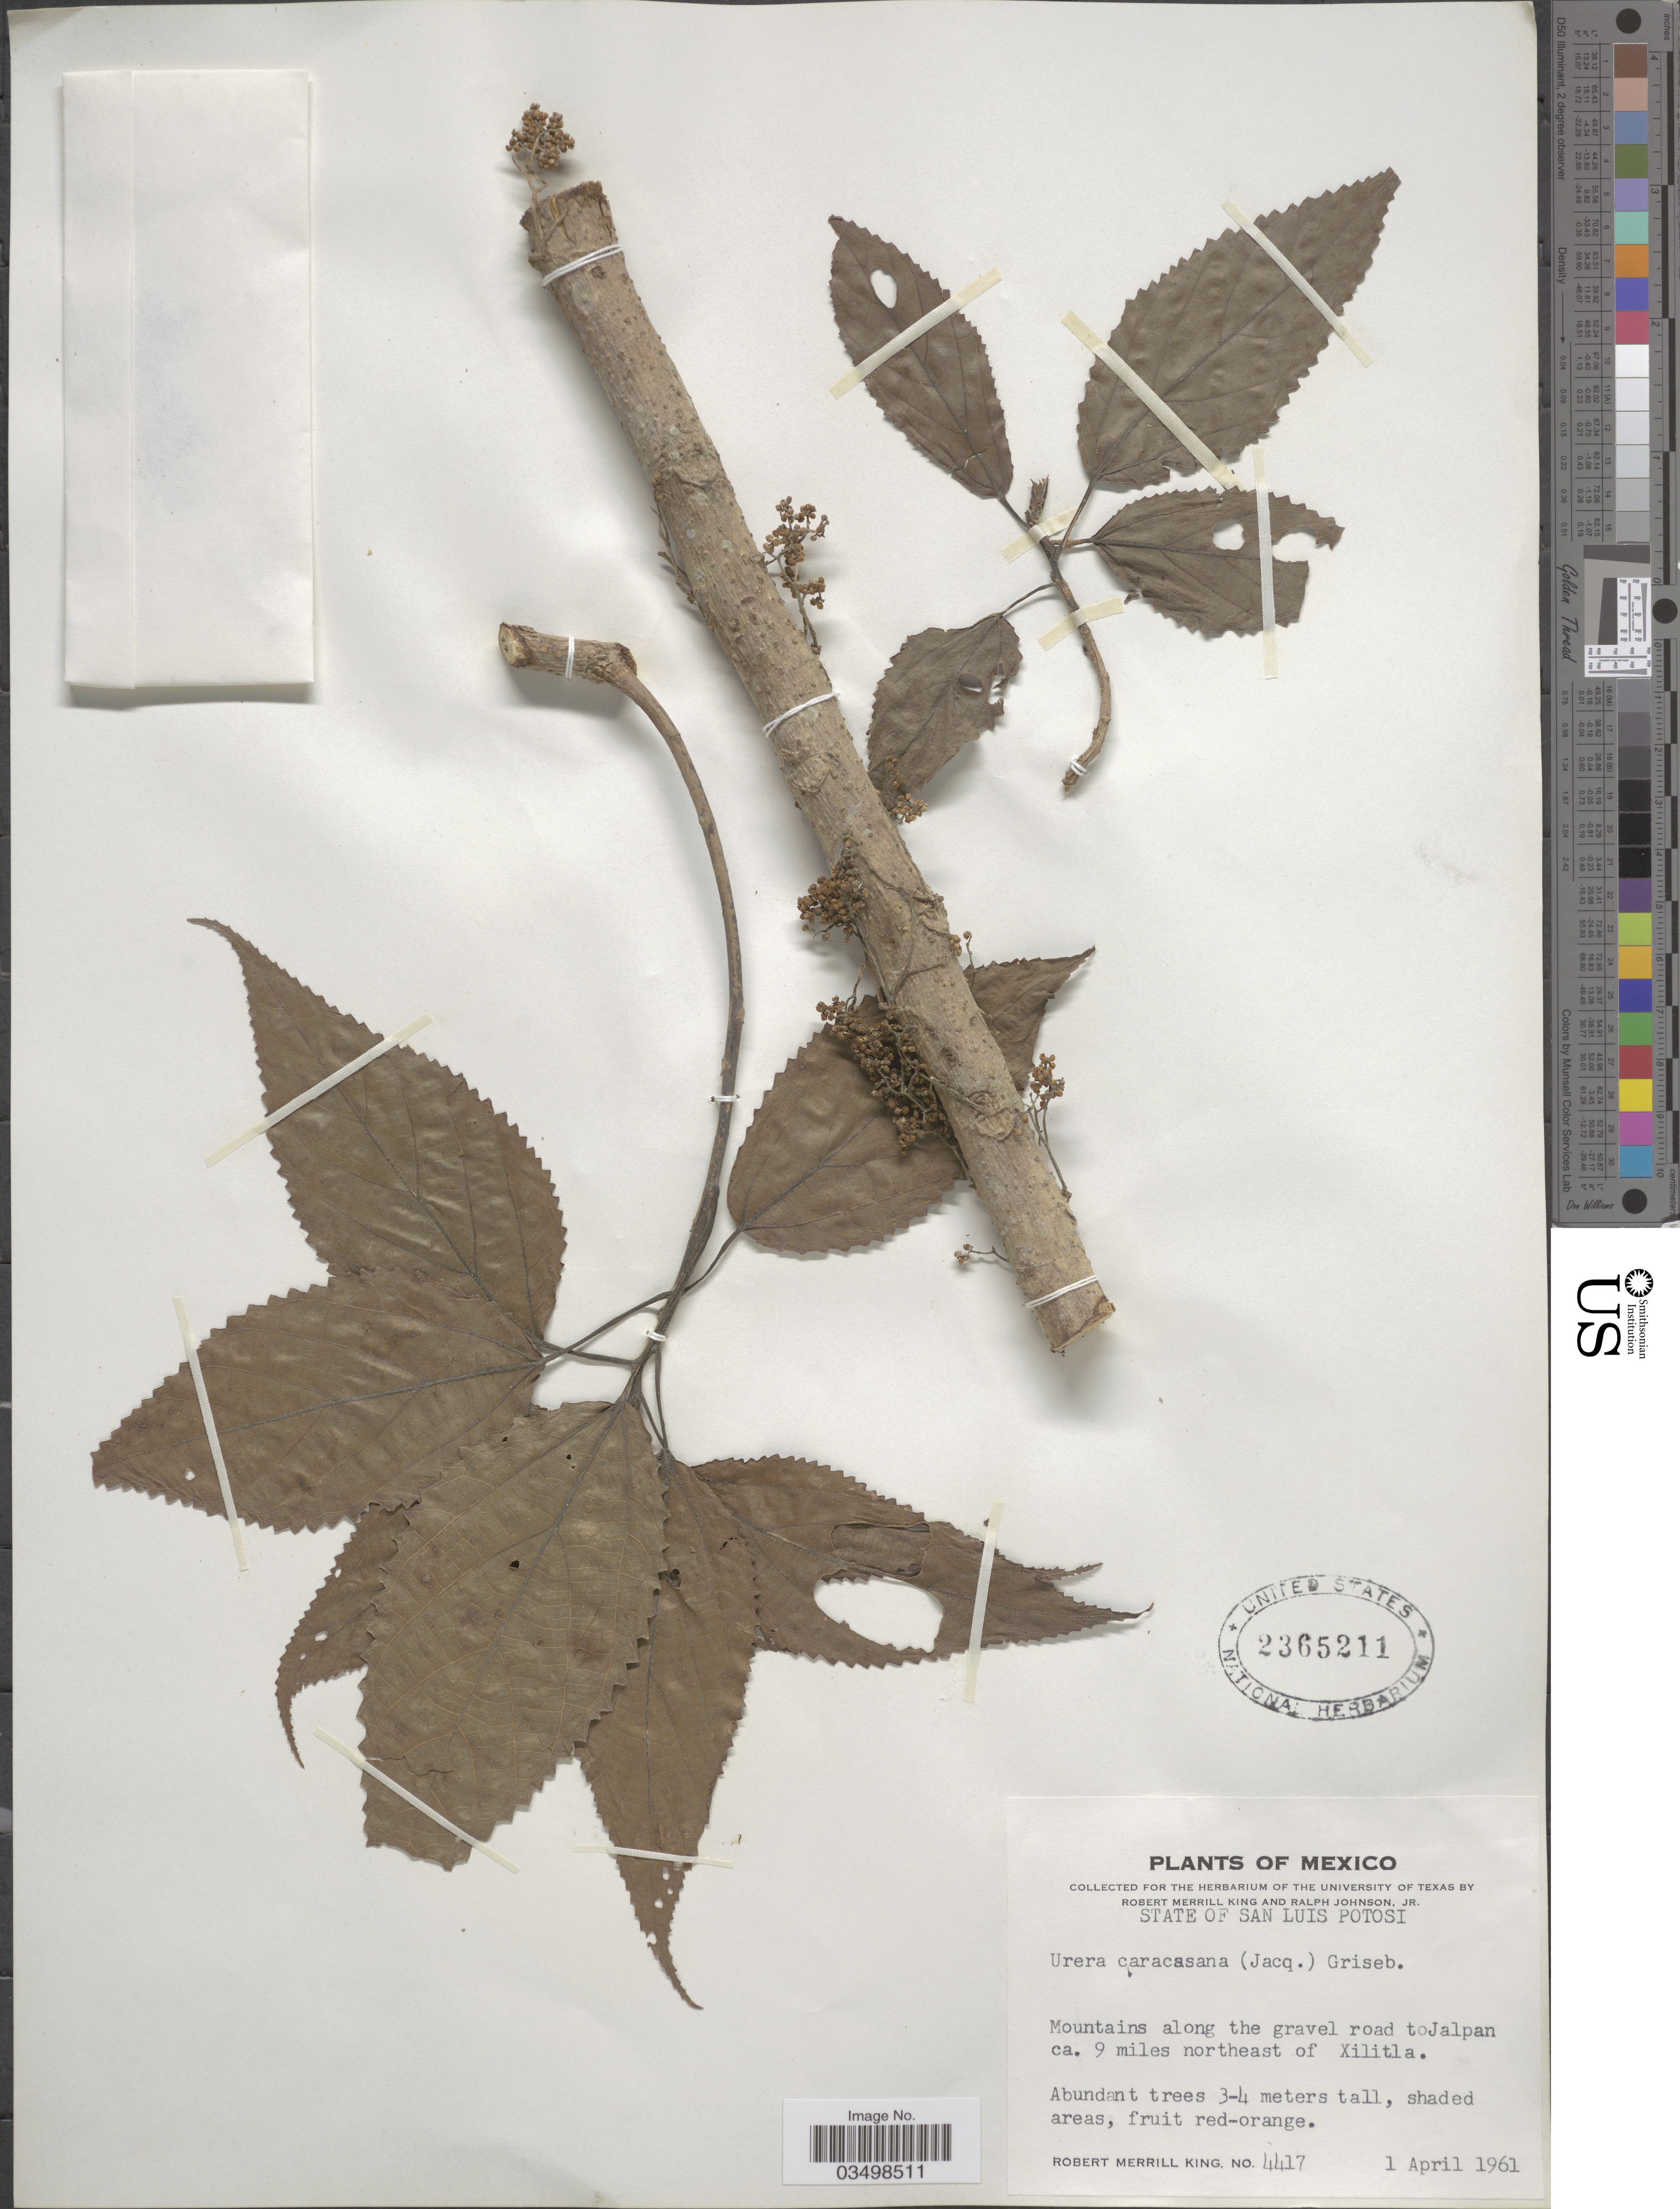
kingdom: Plantae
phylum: Tracheophyta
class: Magnoliopsida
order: Rosales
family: Urticaceae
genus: Urera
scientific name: Urera caracasana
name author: (Jacq.) Gaudich. ex Griseb.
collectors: R. M. King & R. Johnson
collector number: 4417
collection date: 1961-04-01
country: Mexico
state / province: San Luis Potosí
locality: Mountains along the gravel road to Jalpan ca. 9 miles northeast of Xilitla.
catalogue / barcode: US 2365211